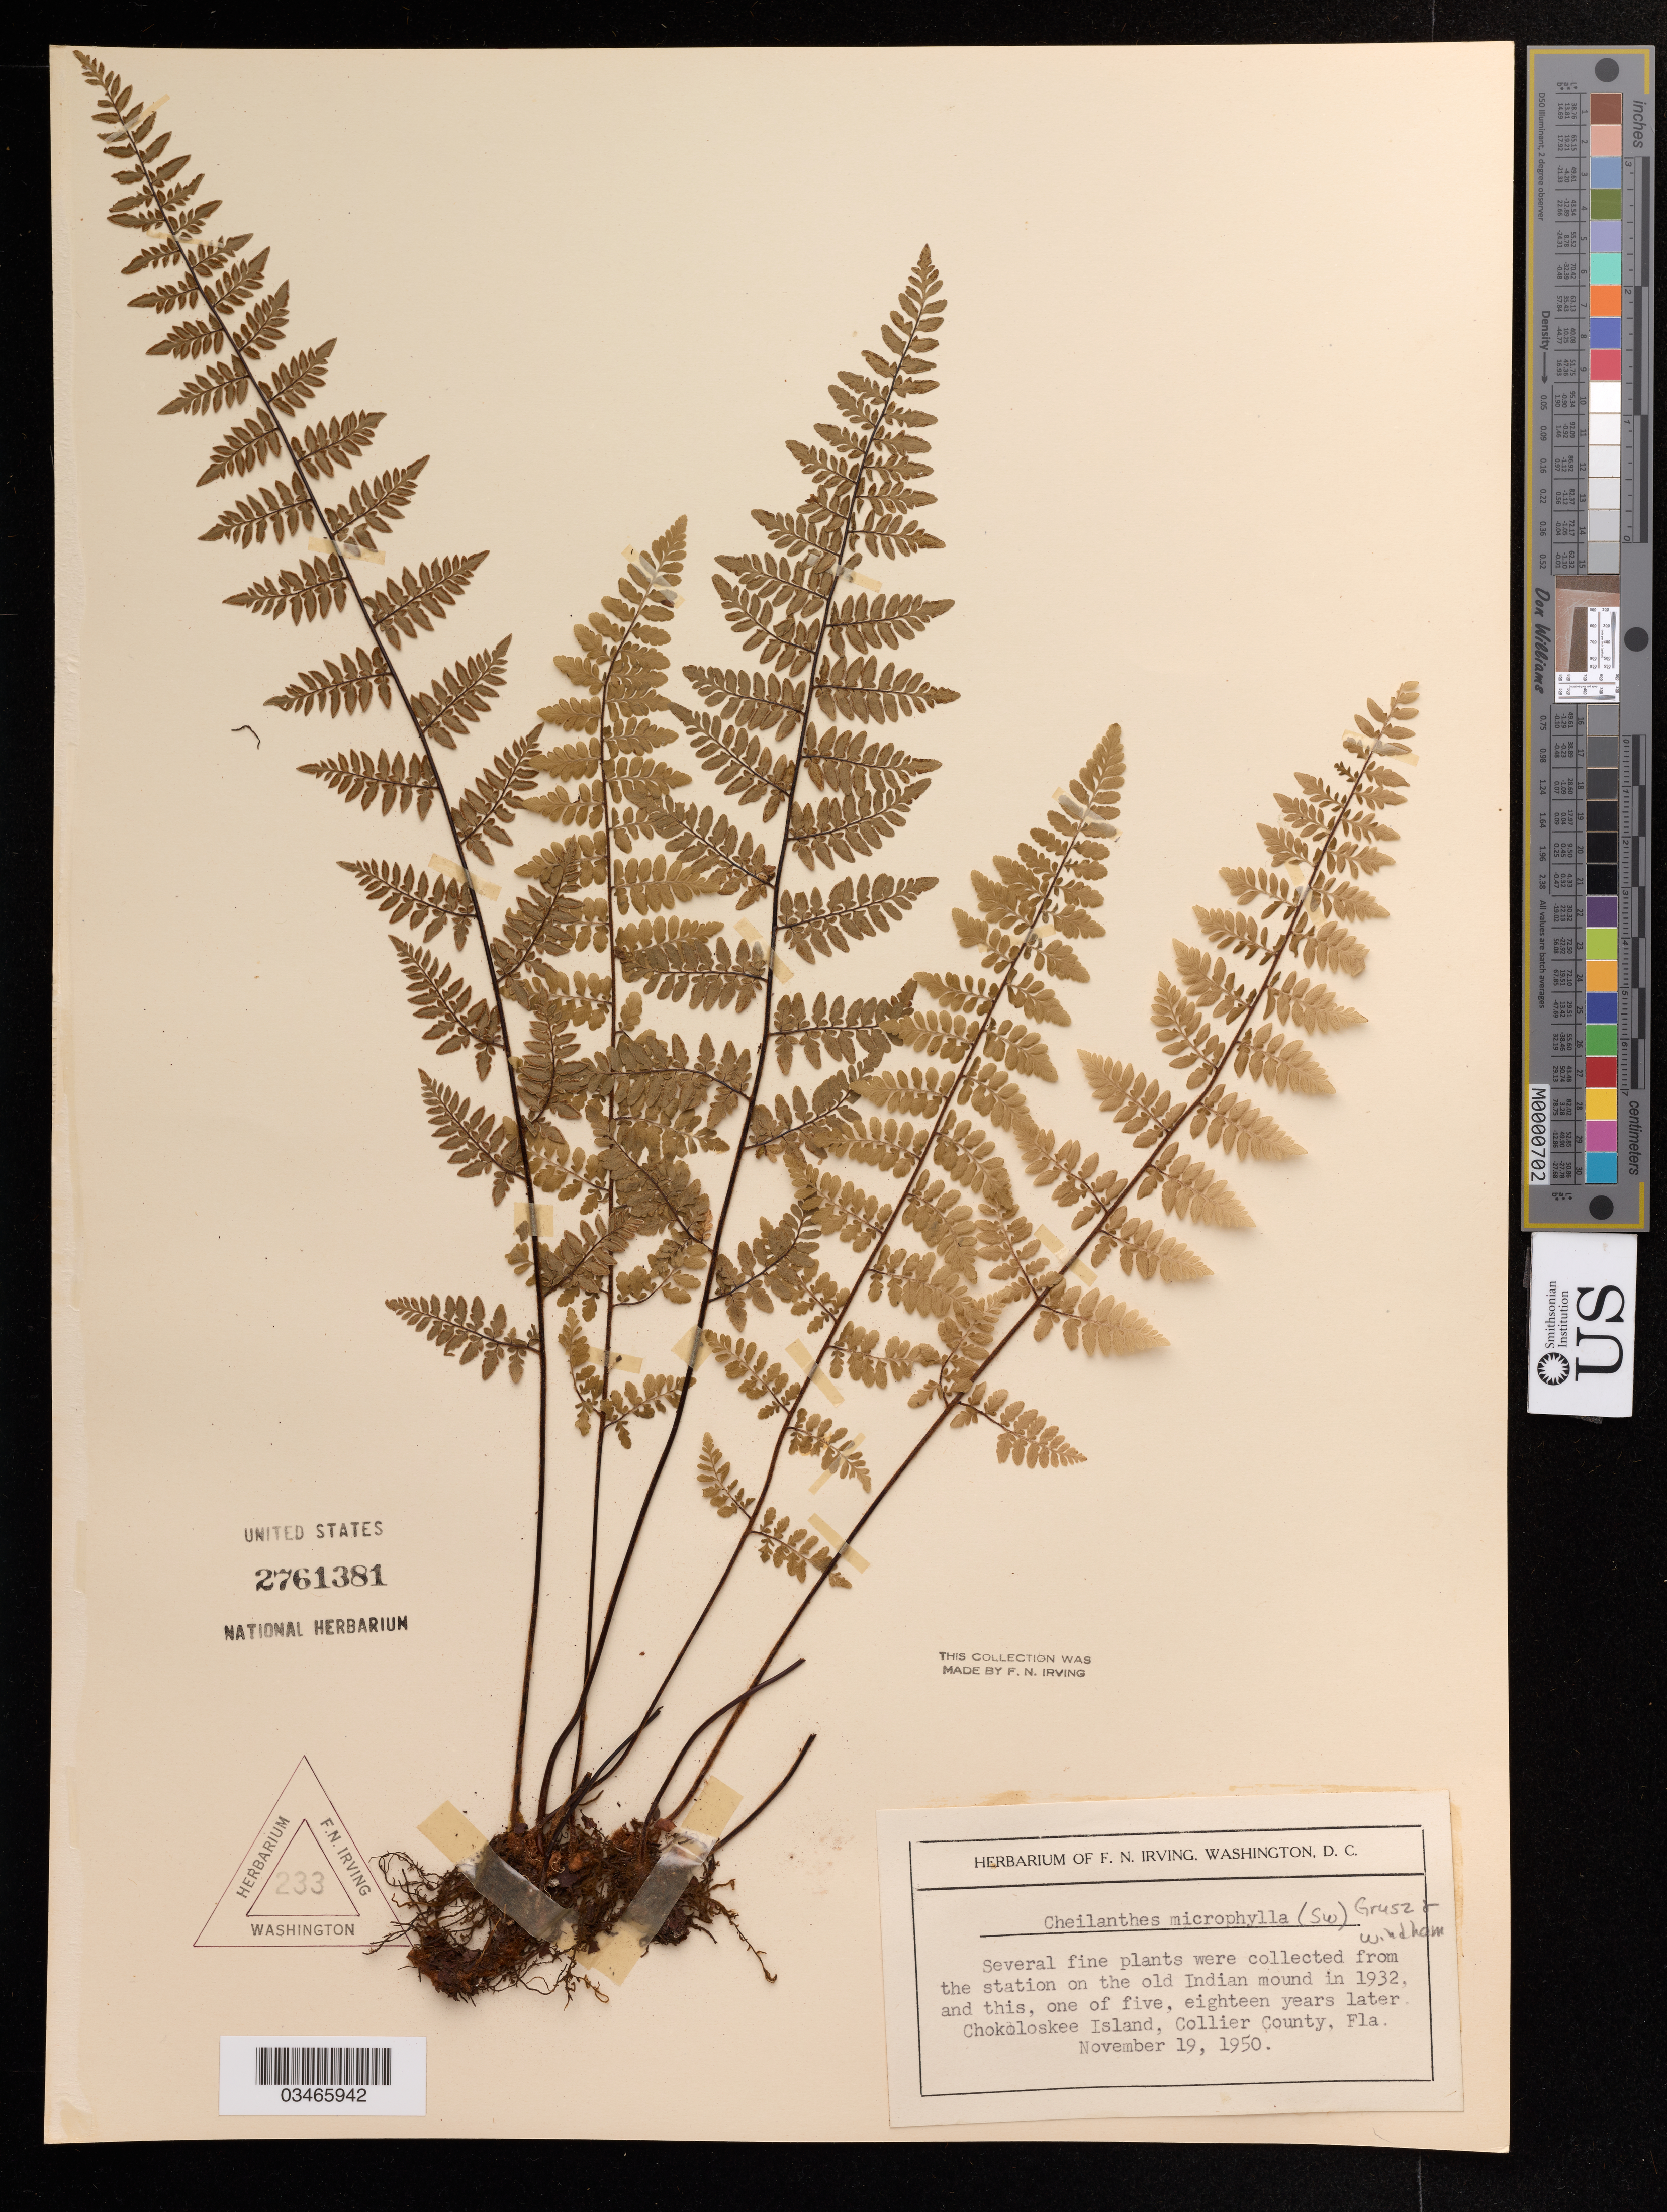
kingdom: Plantae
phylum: Tracheophyta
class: Polypodiopsida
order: Polypodiales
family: Pteridaceae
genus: Cheilanthes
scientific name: Cheilanthes microphylla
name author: (Sw.) Sw.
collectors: F. Irving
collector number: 233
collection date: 1950-11-19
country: Puerto Rico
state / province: Florida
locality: Chokoloskee Island, Collier County.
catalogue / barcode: US 2761381